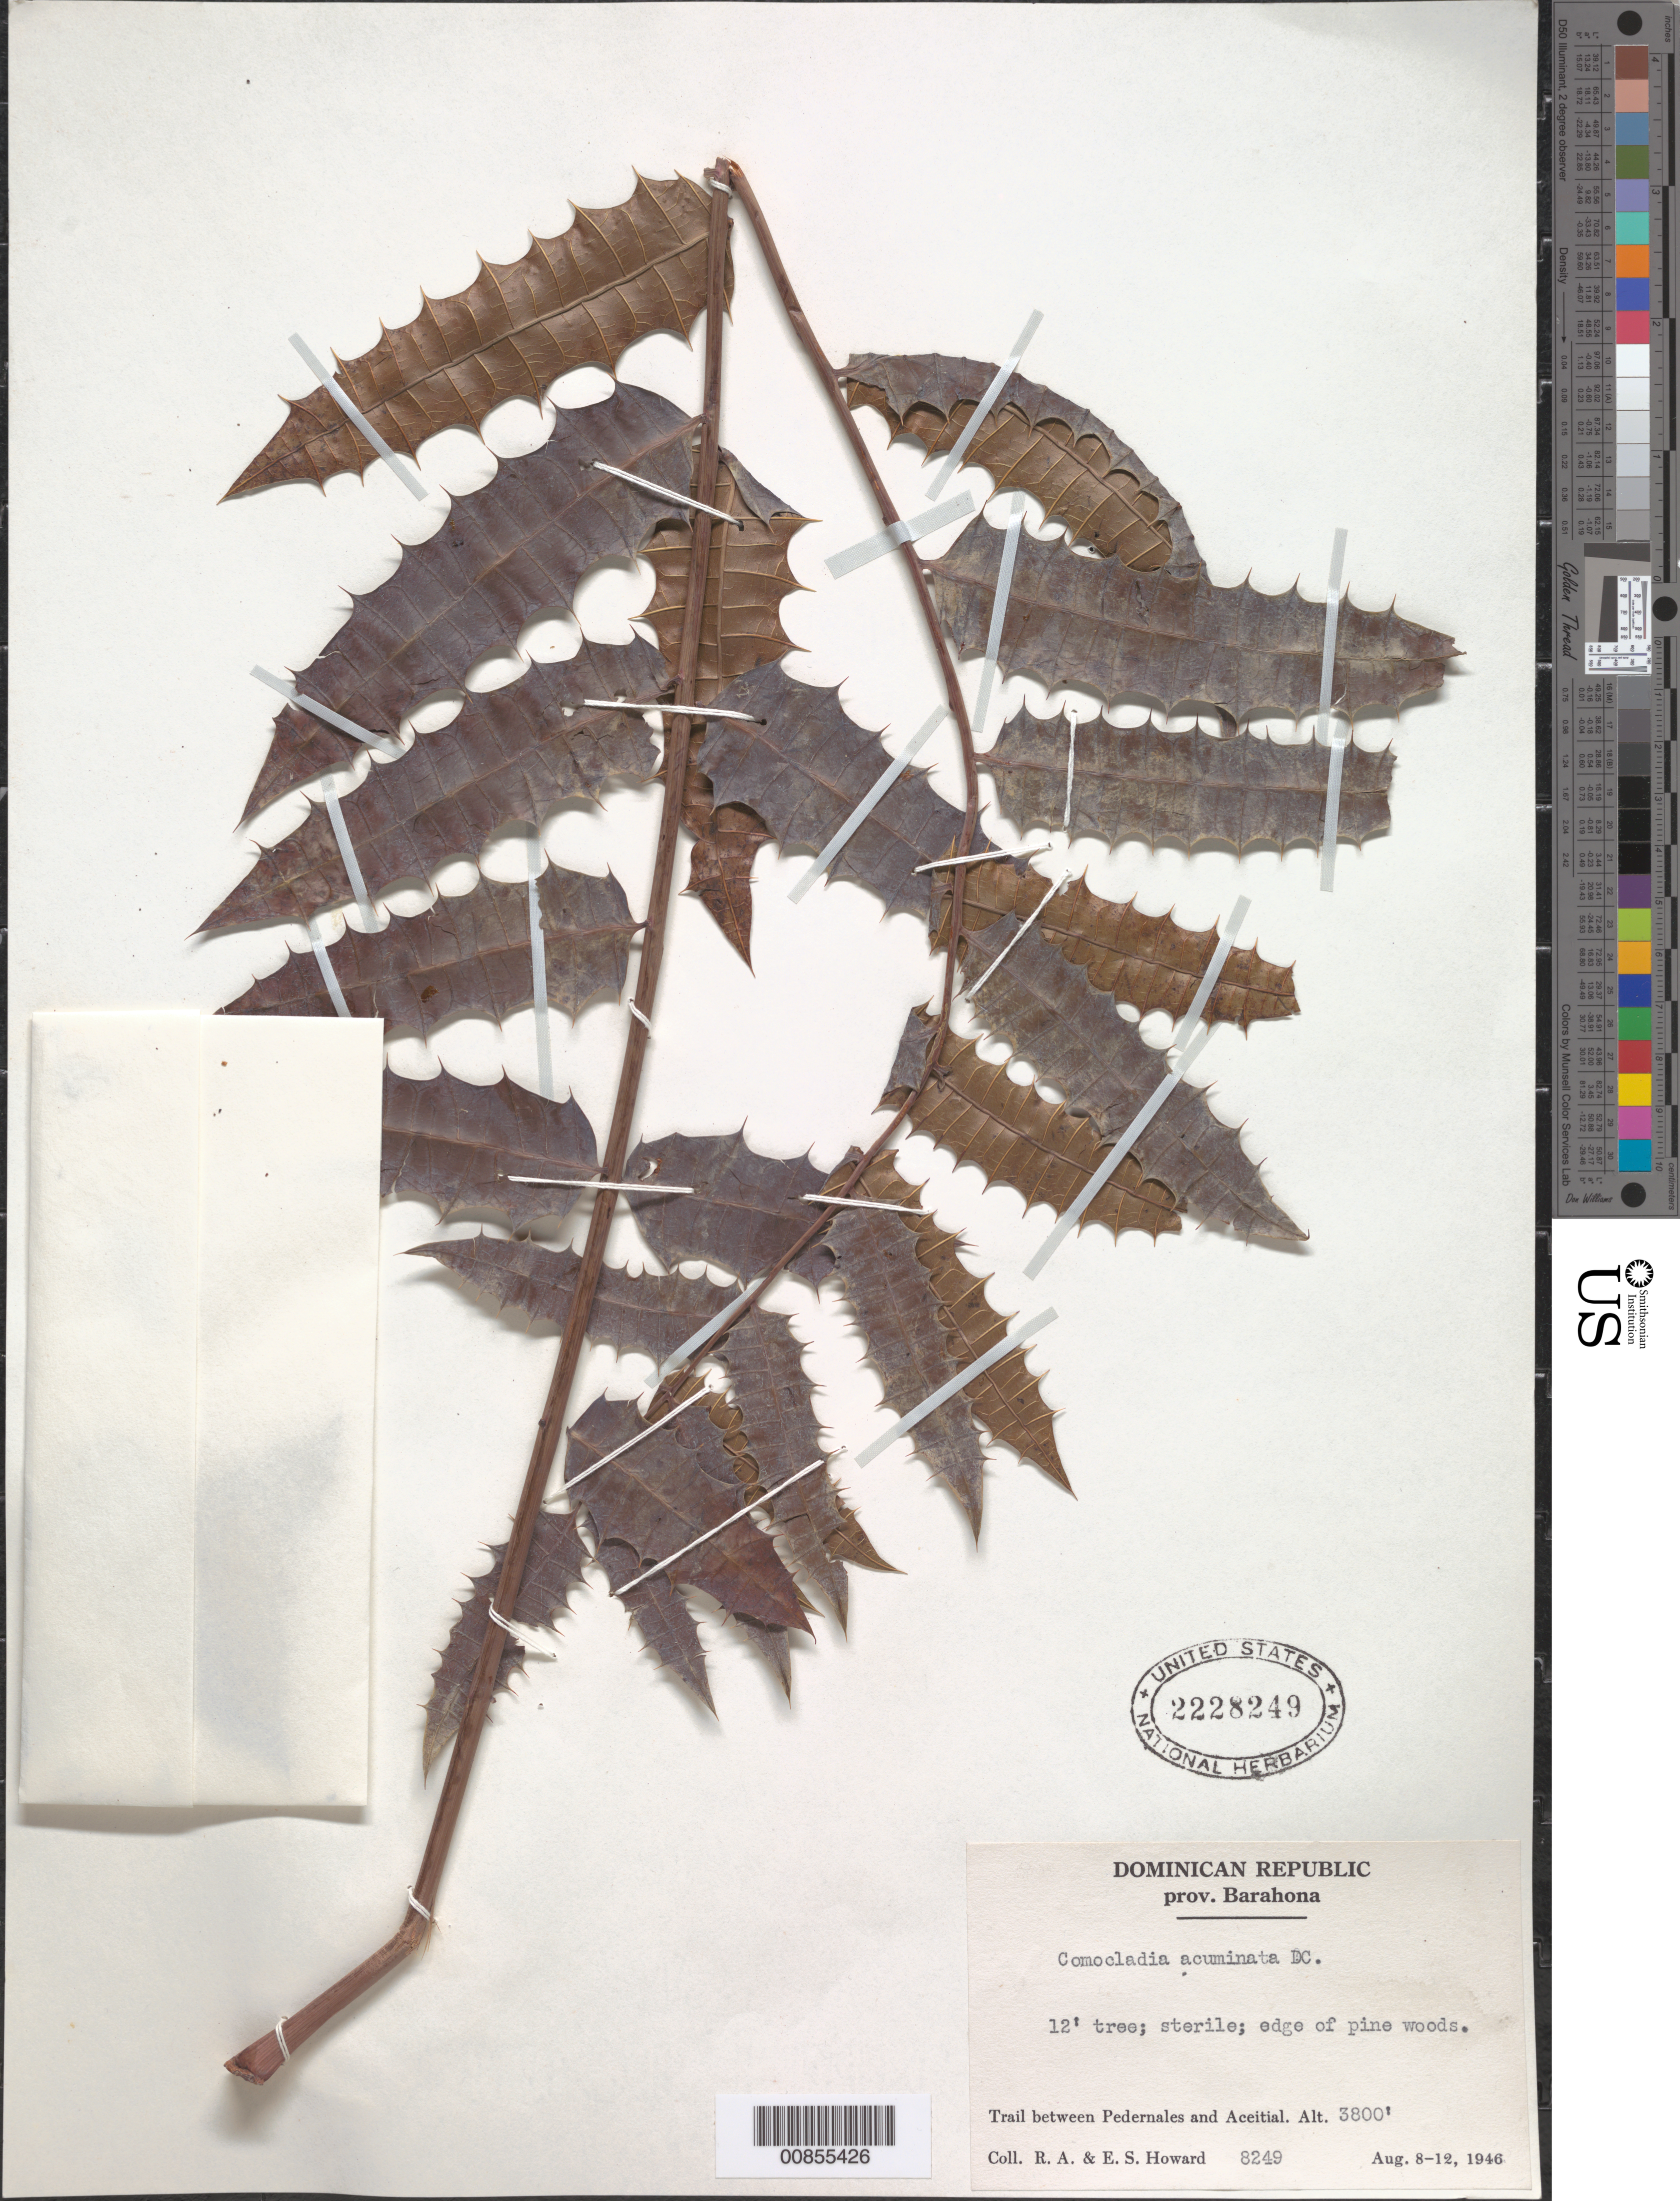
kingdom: Plantae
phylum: Tracheophyta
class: Magnoliopsida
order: Sapindales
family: Anacardiaceae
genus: Comocladia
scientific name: Comocladia cuneata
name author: Britton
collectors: R. A. Howard & E. S. Howard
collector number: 8249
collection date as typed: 08 Aug 1946 to 12 Aug 1946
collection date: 1946-08-08/1946-08-12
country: Dominican Republic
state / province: Barahona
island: Hispaniola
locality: Trail between Pedernales and Aceitial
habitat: Edge of pine woods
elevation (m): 1158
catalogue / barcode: US 2228249